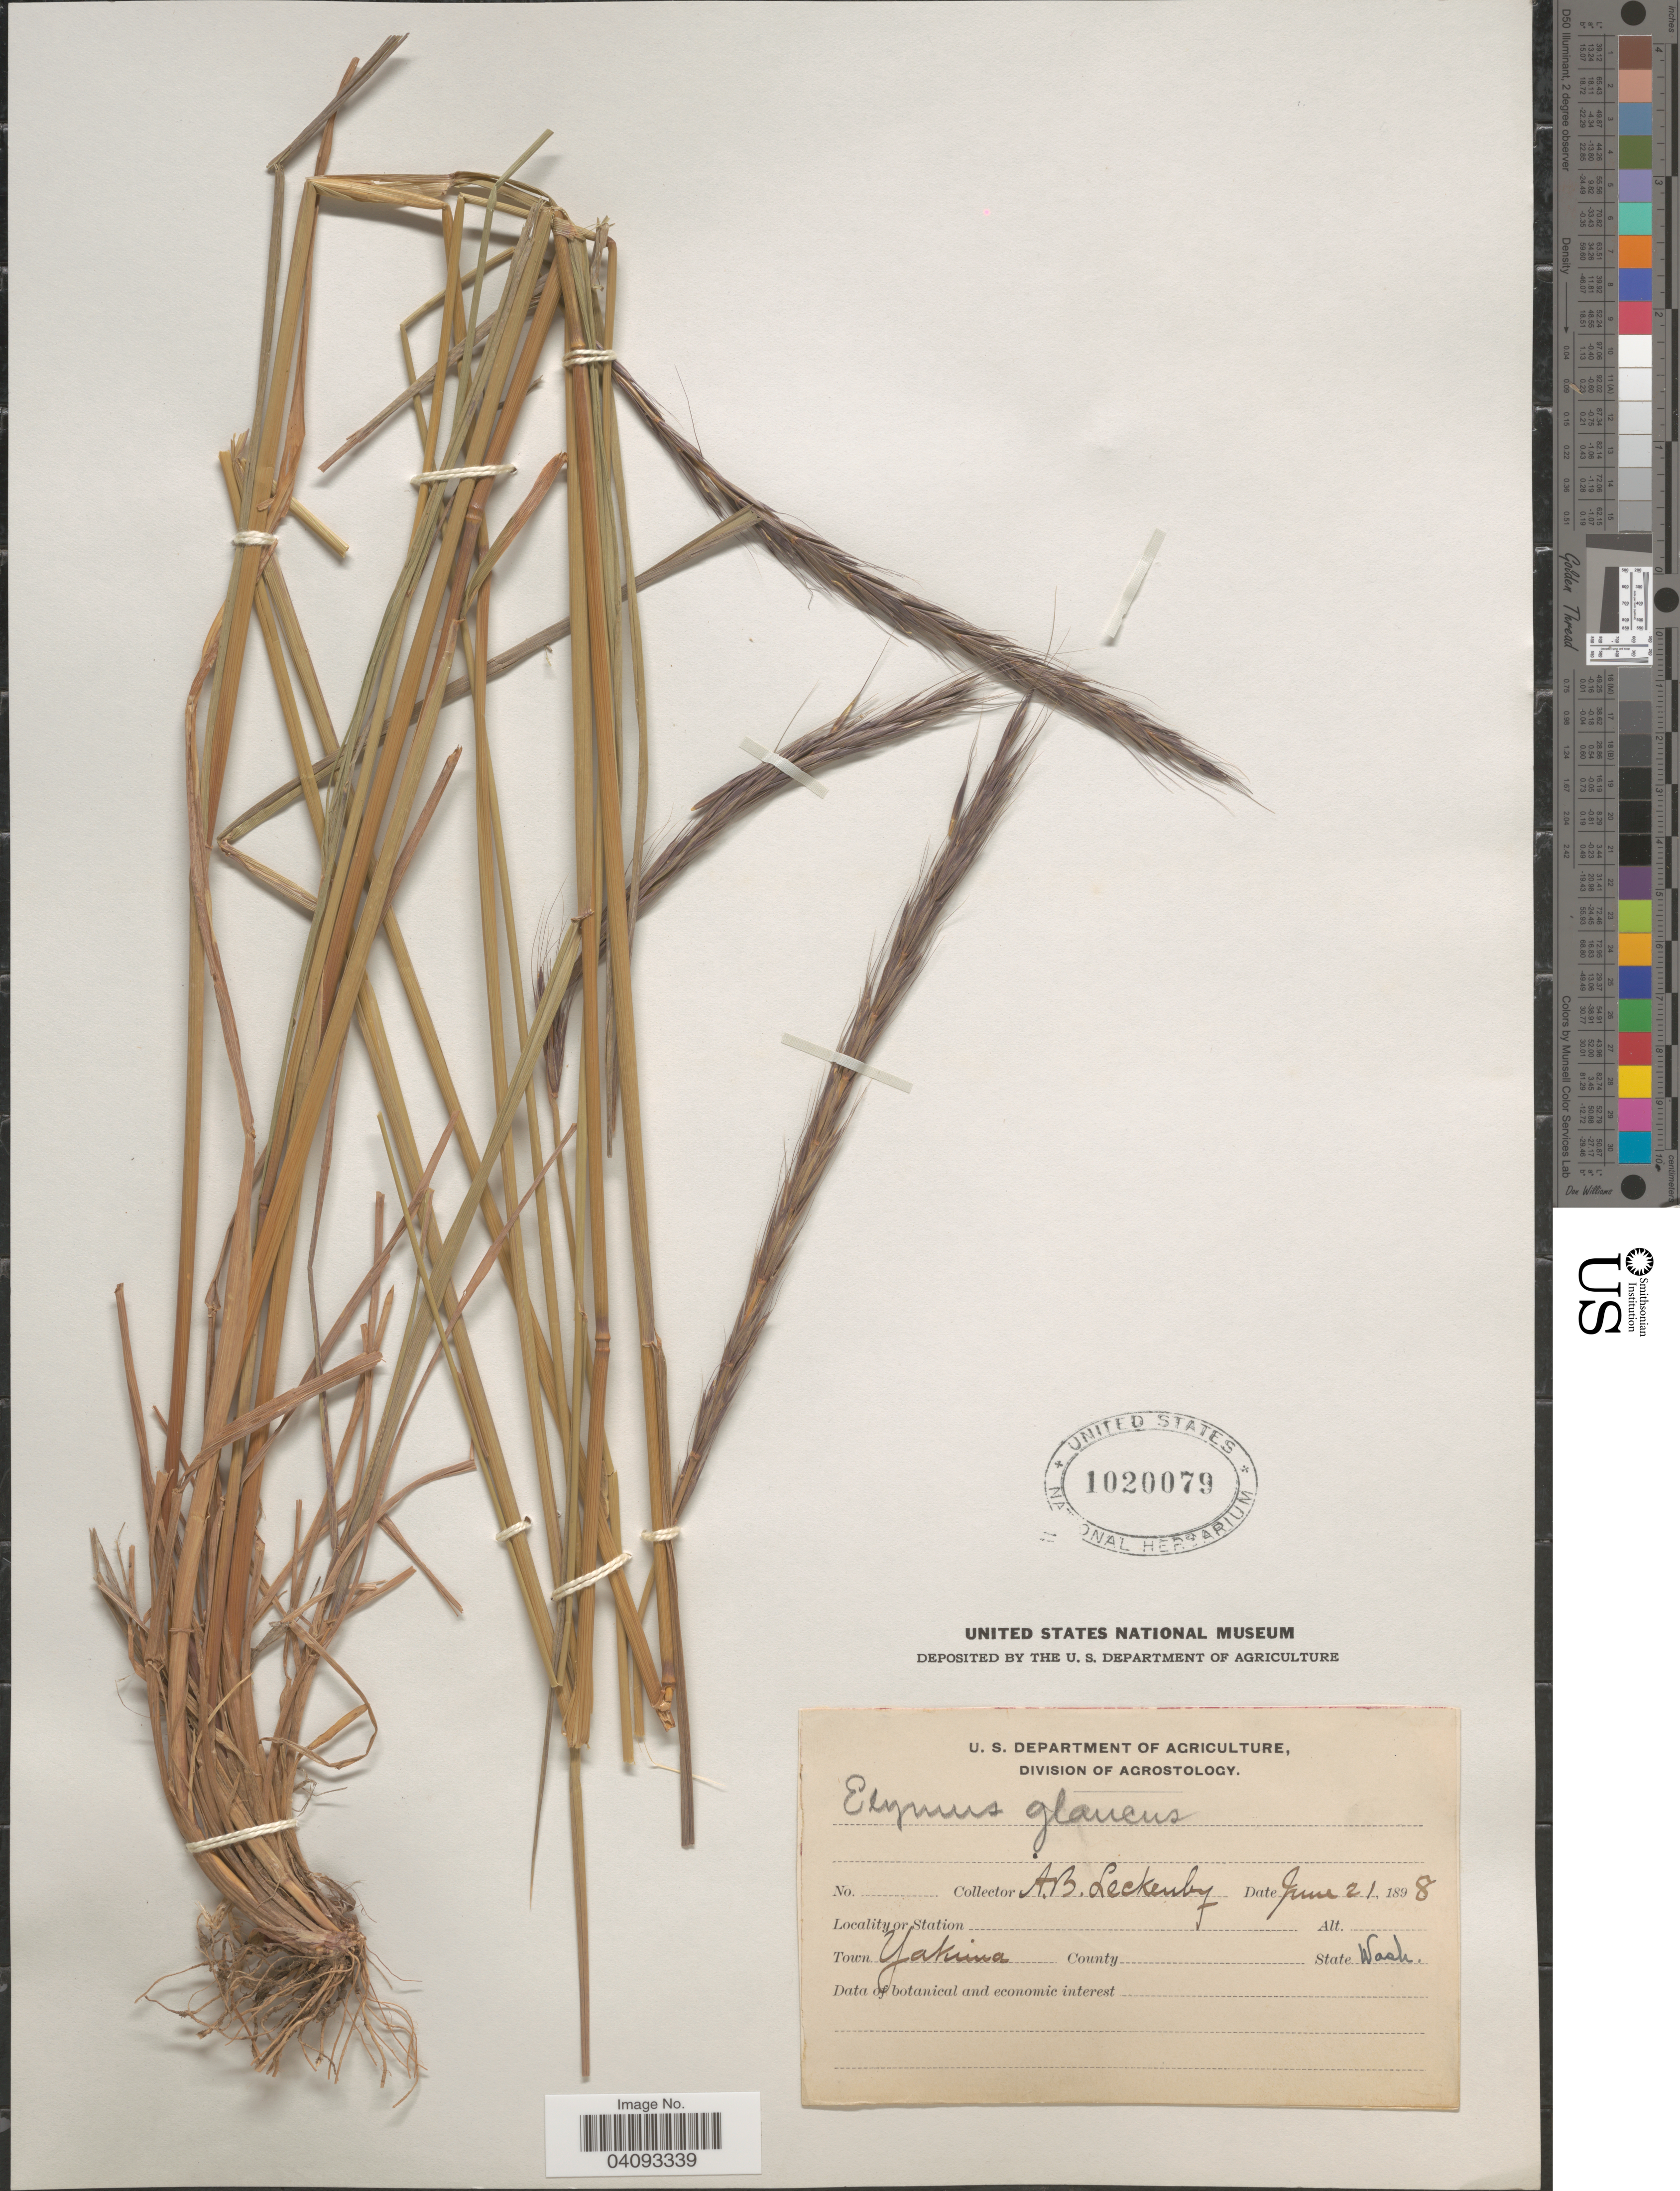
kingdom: Plantae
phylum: Tracheophyta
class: Liliopsida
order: Poales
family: Poaceae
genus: Elymus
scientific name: Elymus glaucus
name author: Buckley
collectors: A. Leckenby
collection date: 1898-06-21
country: United States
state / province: Washington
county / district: Yakima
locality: Town Yakima.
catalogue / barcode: US 1020079